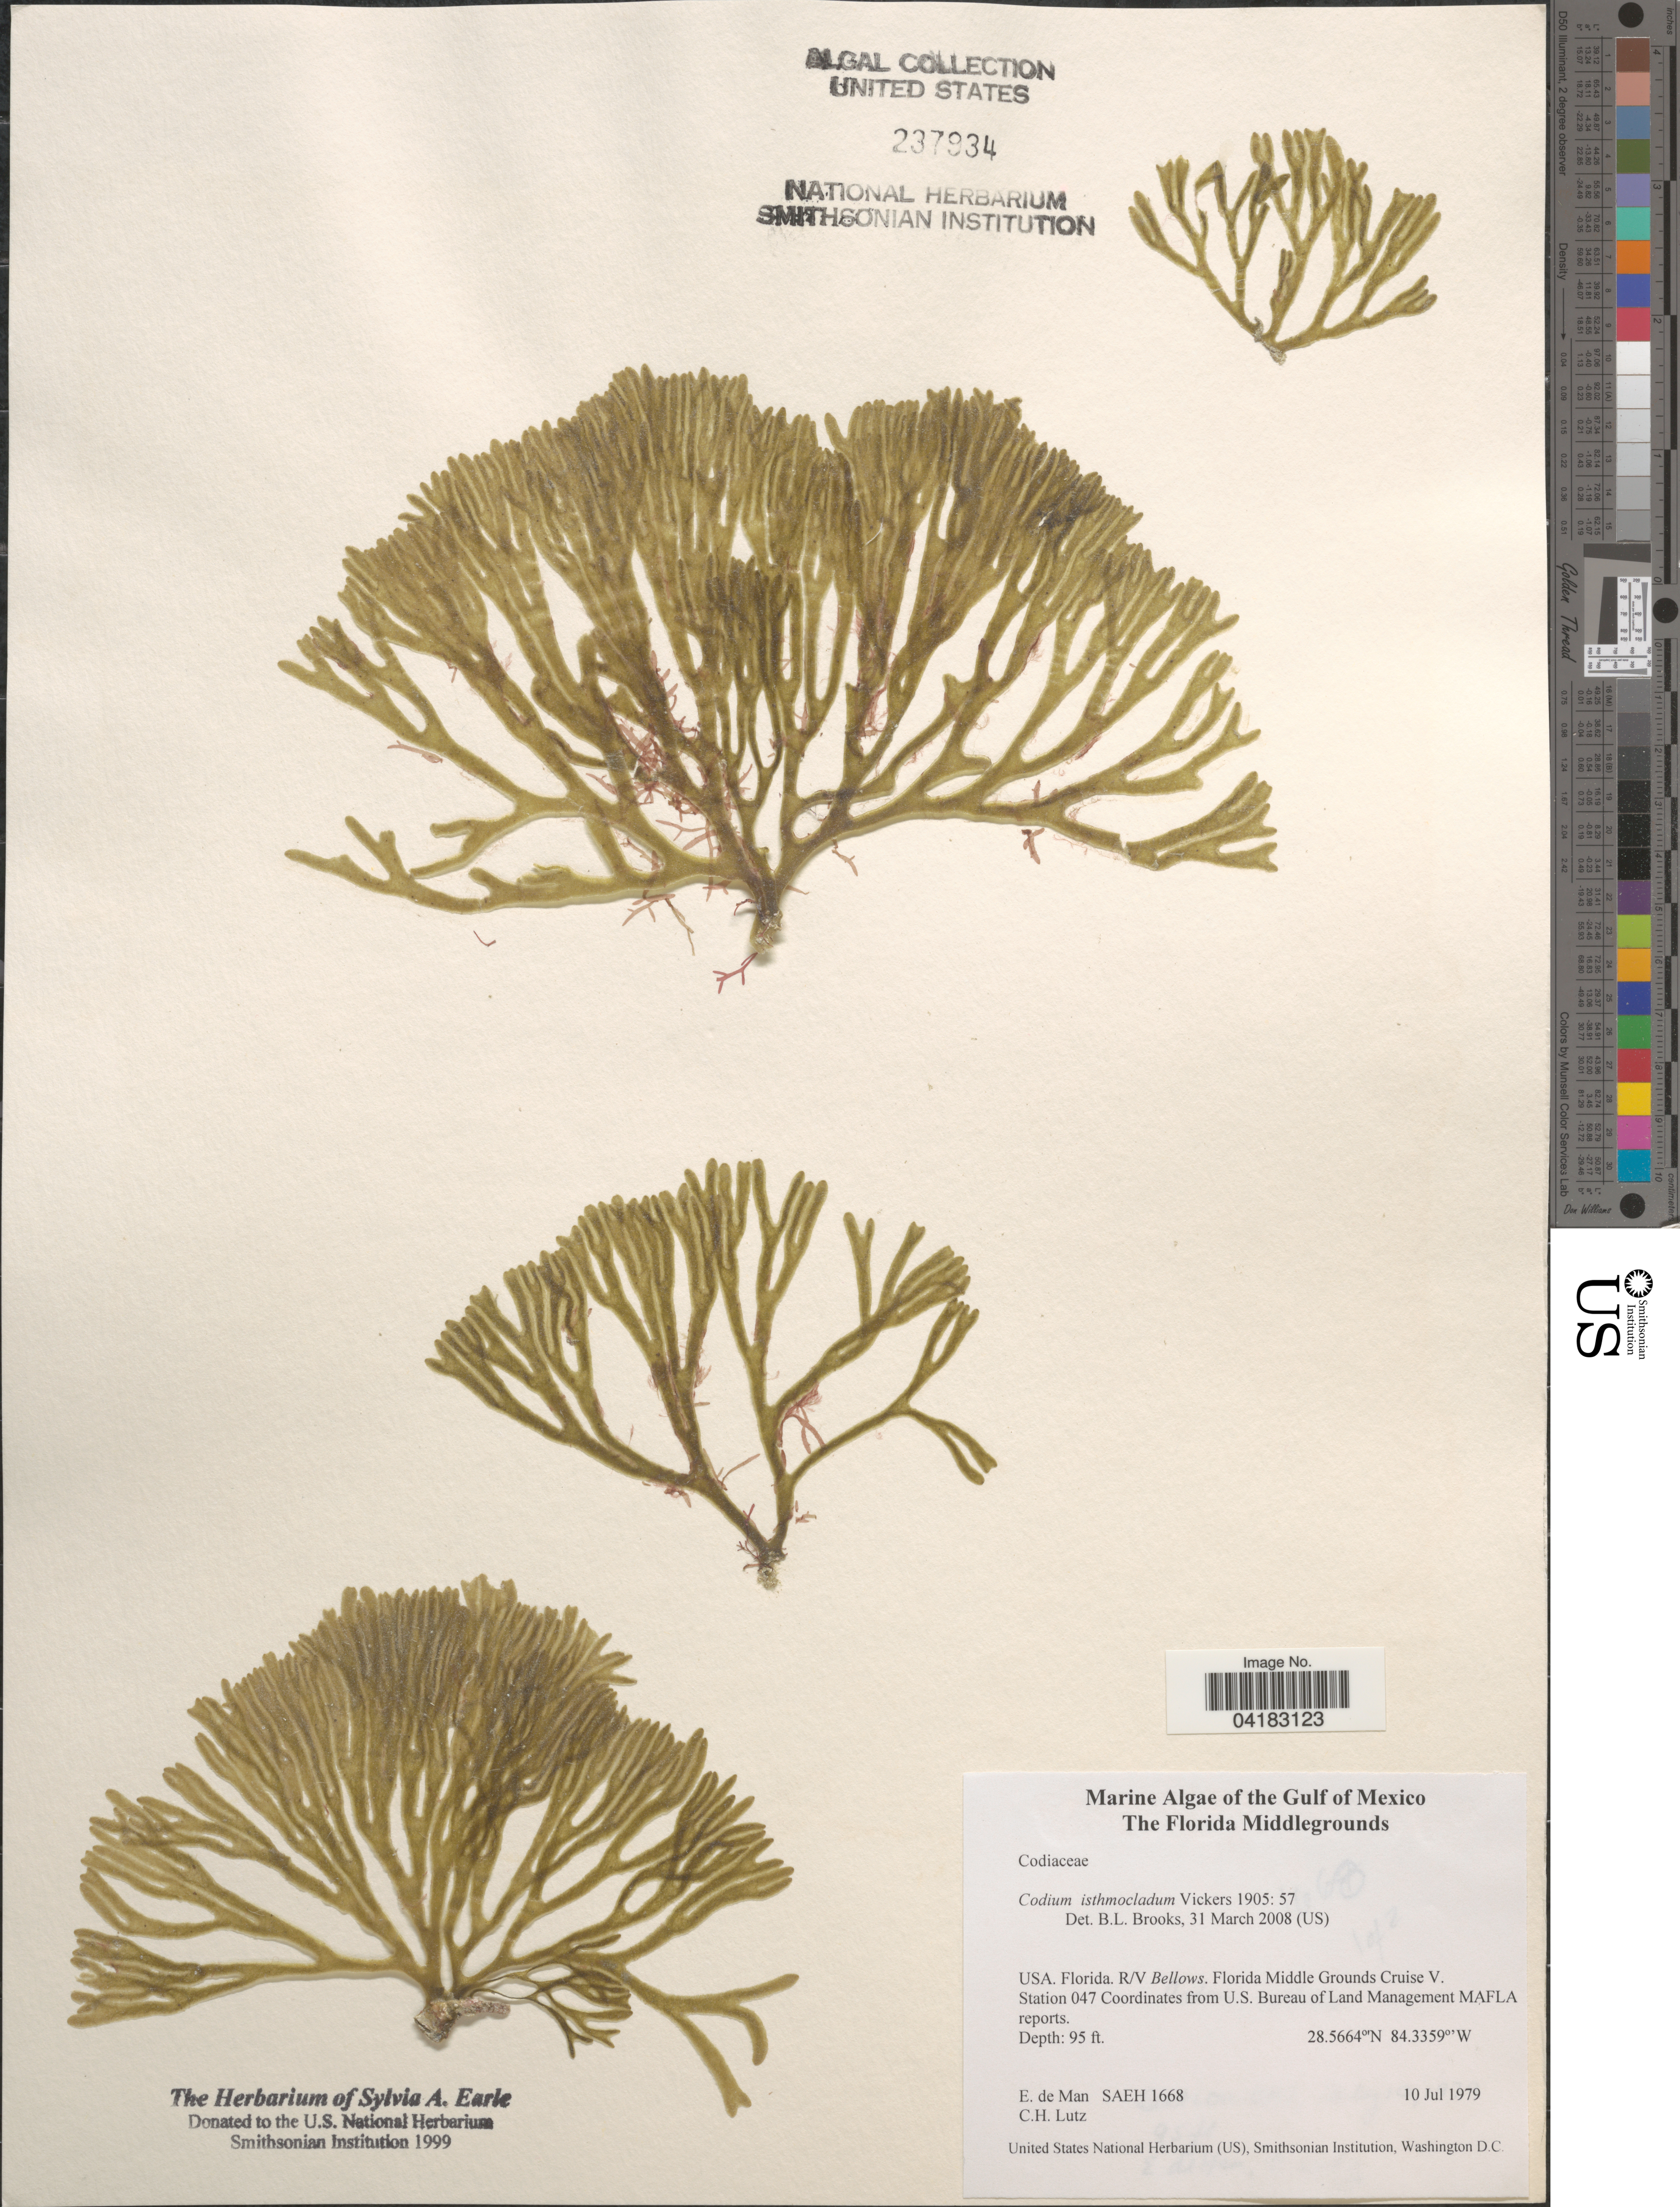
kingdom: Plantae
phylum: Chlorophyta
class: Ulvophyceae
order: Bryopsidales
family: Codiaceae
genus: Codium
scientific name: Codium isthmocladum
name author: Vickers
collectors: E. de Man & C. Lutz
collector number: SAEH1668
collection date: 1979-07-10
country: United States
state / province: Florida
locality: Gulf of Mexico. R/V Bellows. Florida Middle Grounds Cruise V. Station 047.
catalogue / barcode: US 237934